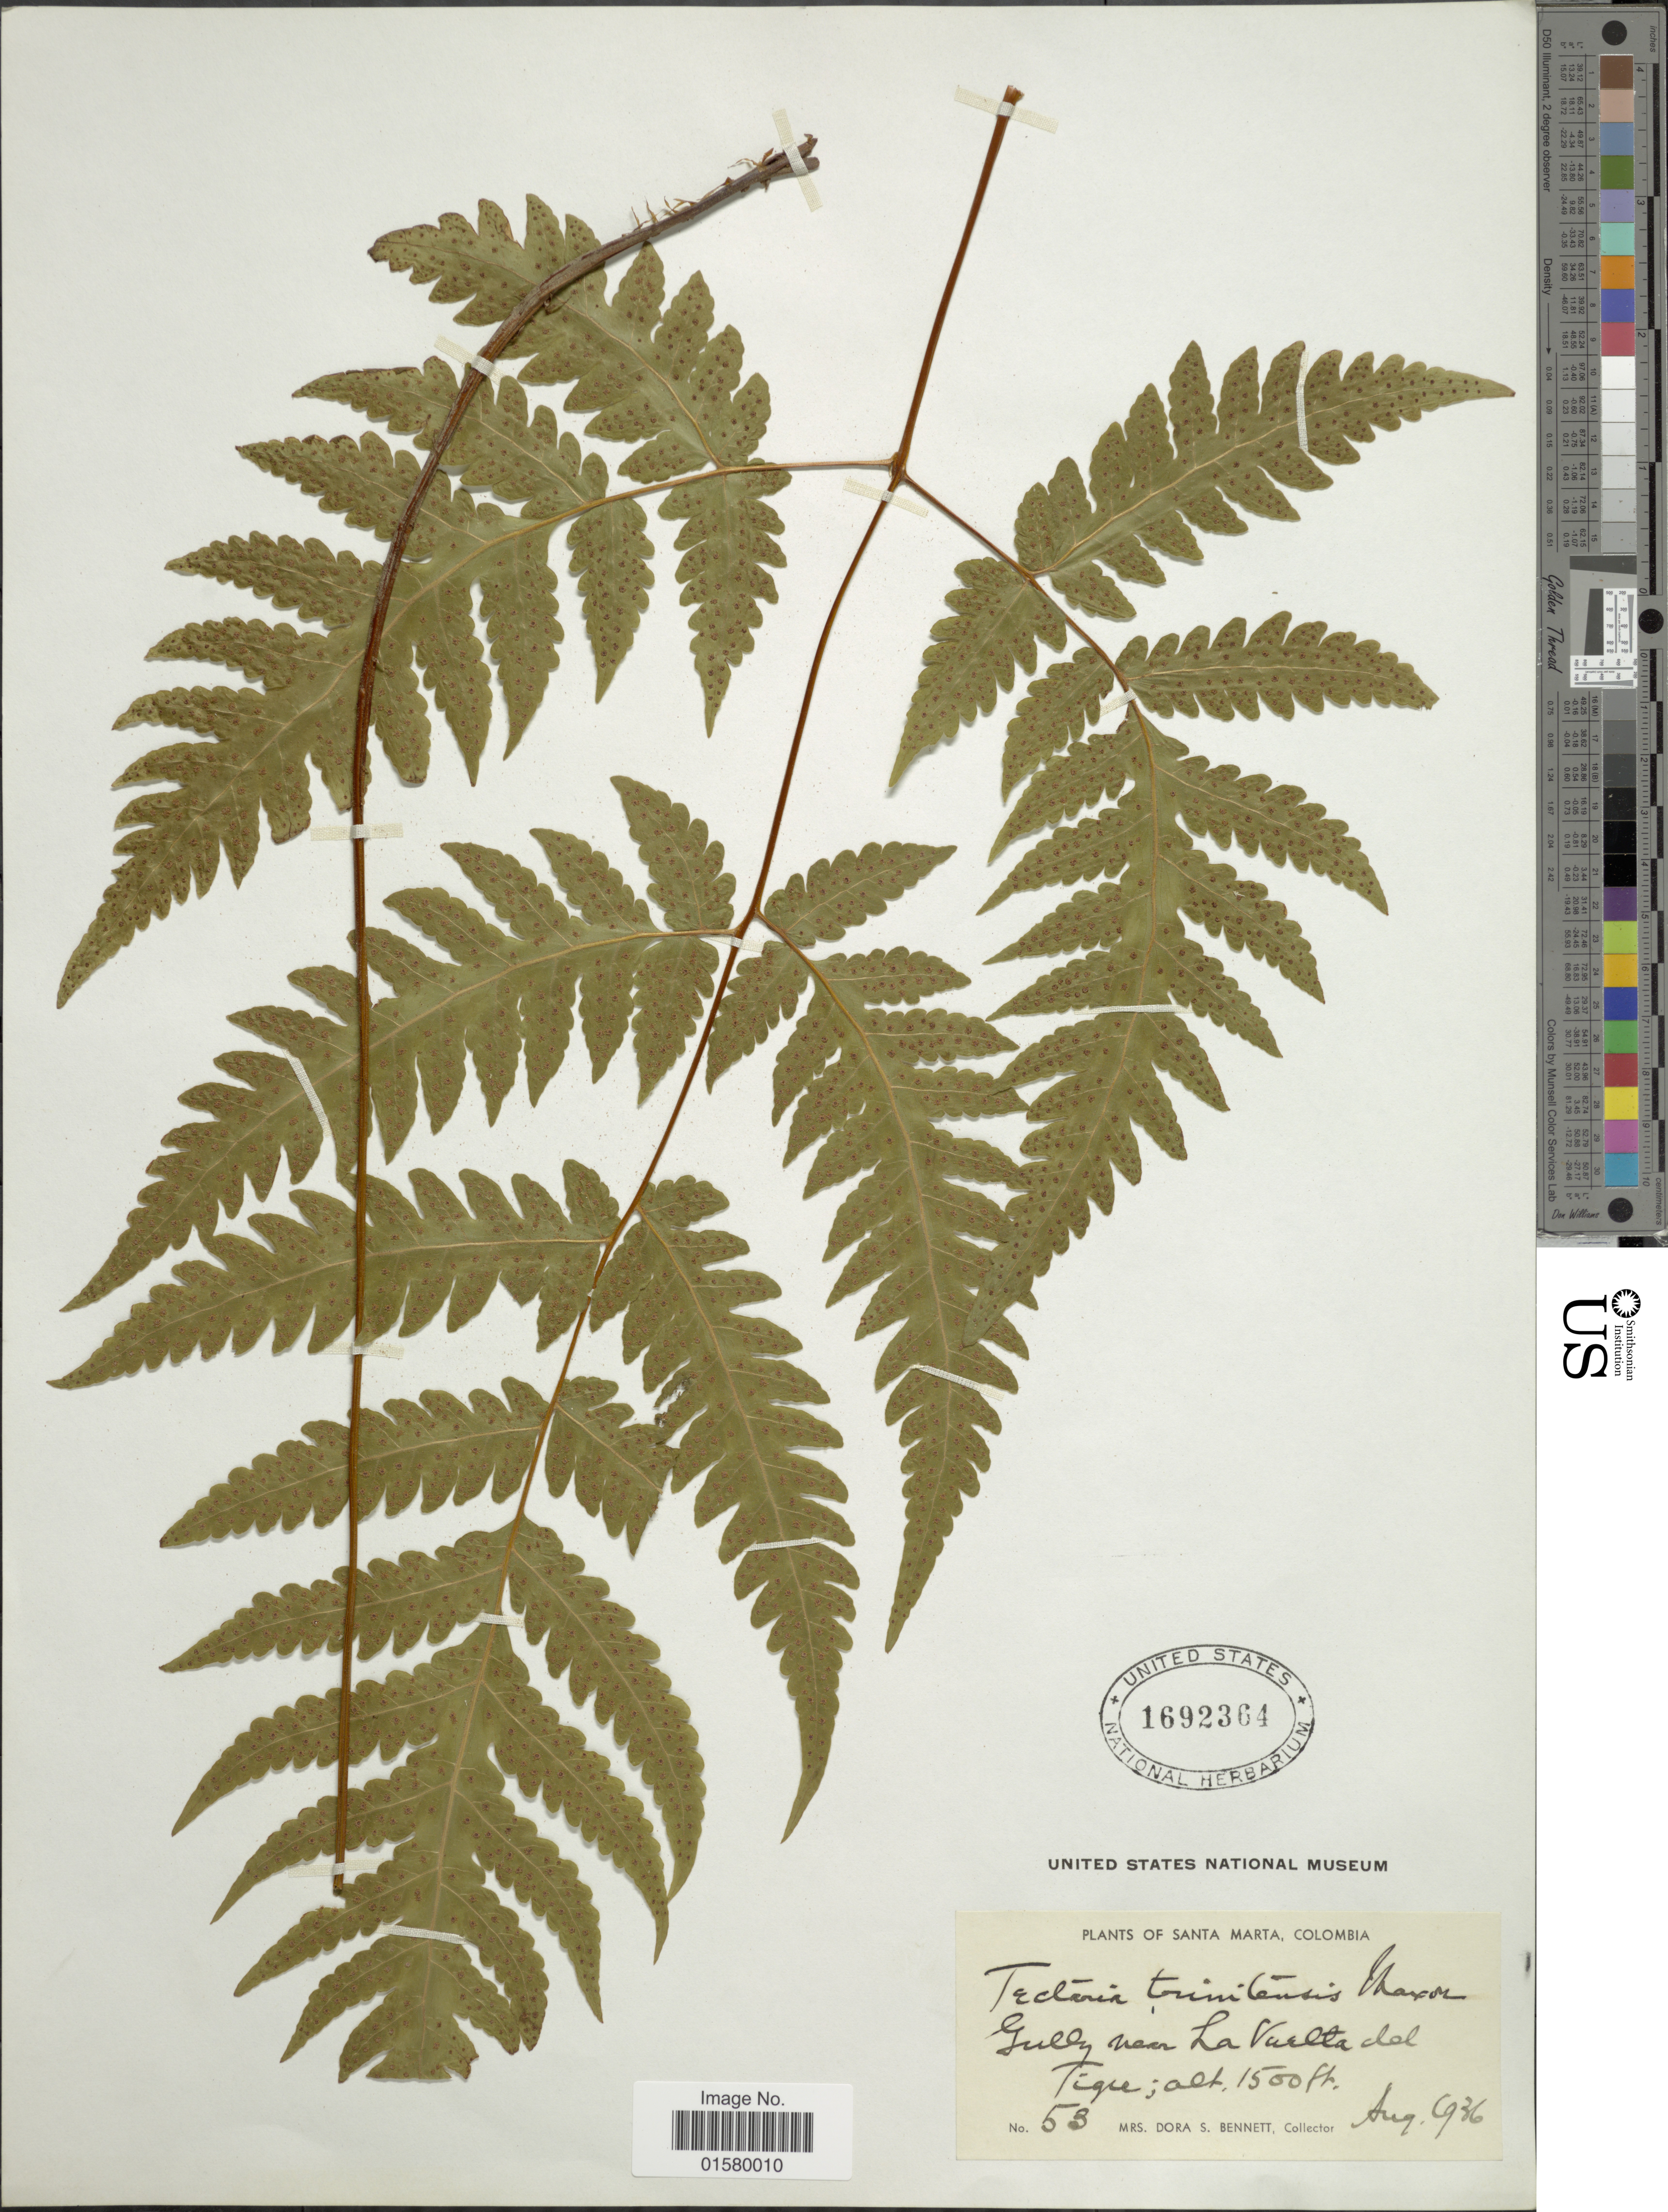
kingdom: Plantae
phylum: Tracheophyta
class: Polypodiopsida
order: Polypodiales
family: Tectariaceae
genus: Tectaria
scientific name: Tectaria trinitensis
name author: Maxon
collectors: D. Bennett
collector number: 53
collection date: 1936-08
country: Colombia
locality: Santa Marta, gully near La Vuelta del Tique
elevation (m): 457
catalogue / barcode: US 1692364